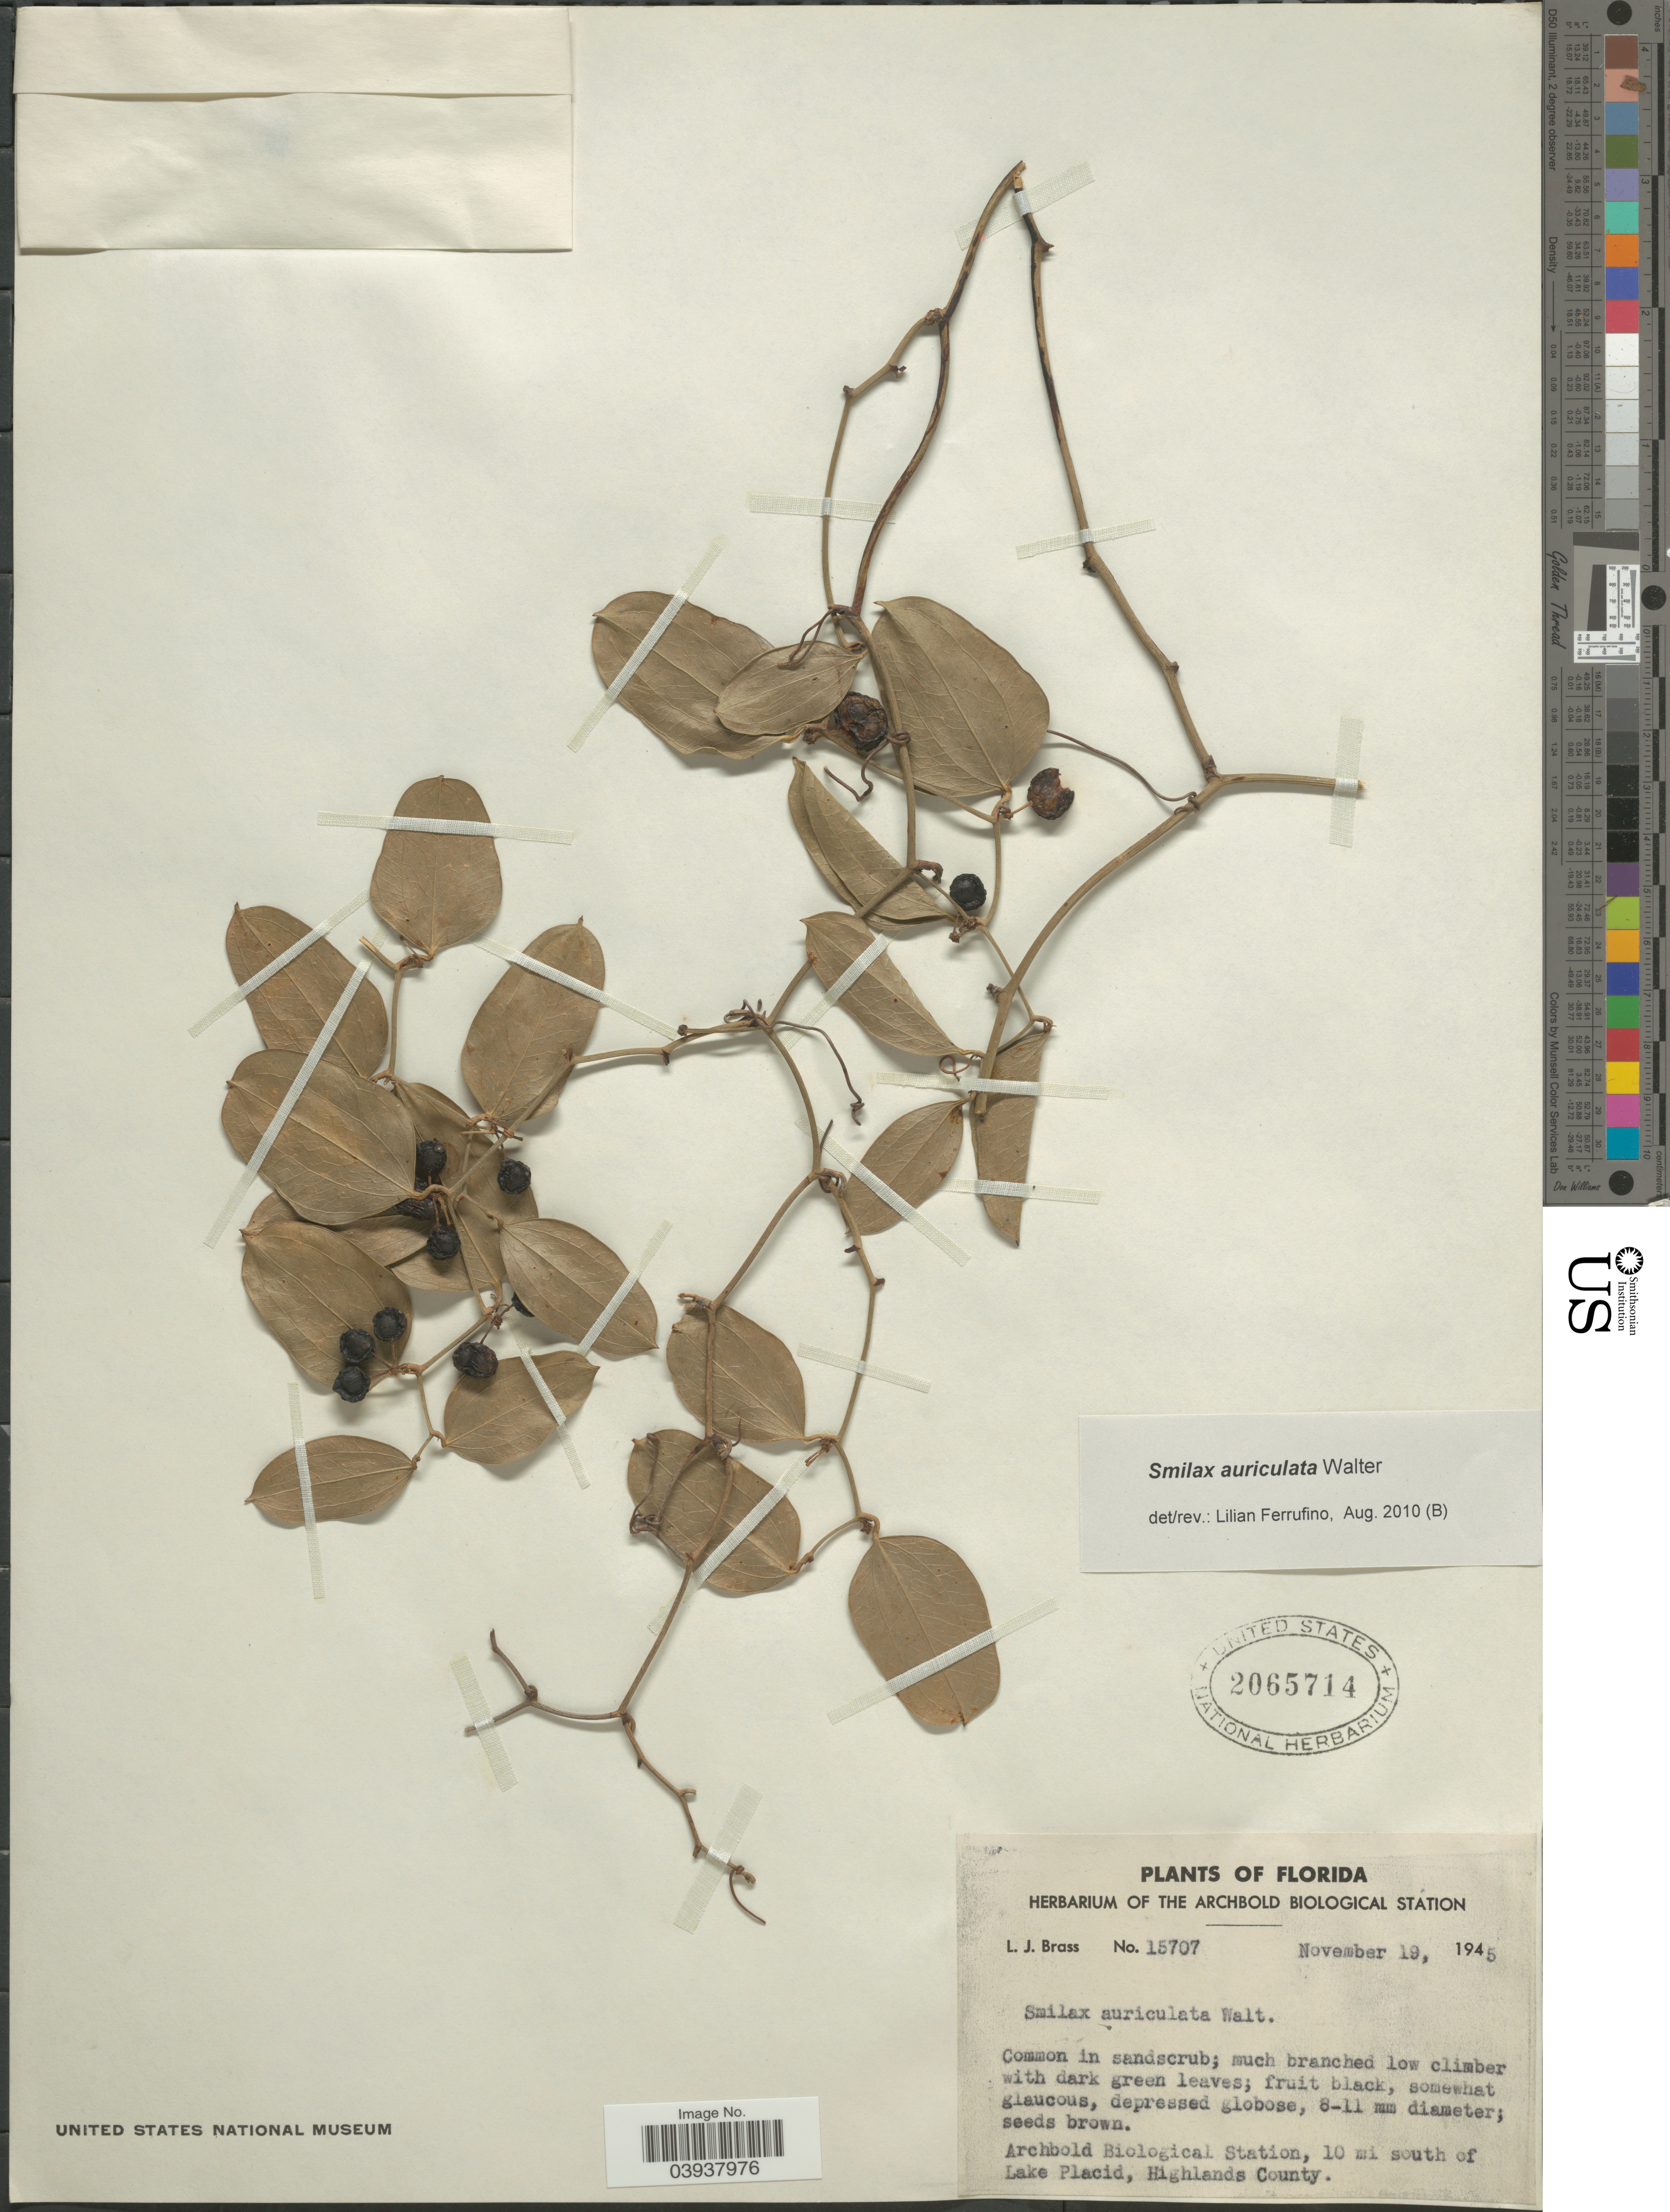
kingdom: Plantae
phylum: Tracheophyta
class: Liliopsida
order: Liliales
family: Smilacaceae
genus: Smilax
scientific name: Smilax auriculata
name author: Walter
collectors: L. J. Brass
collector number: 15707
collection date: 1945-11-19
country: United States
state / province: Florida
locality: Archbold Biological Station, 10 miles south of Lake Placid, Highlands County.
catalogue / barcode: US 2065714